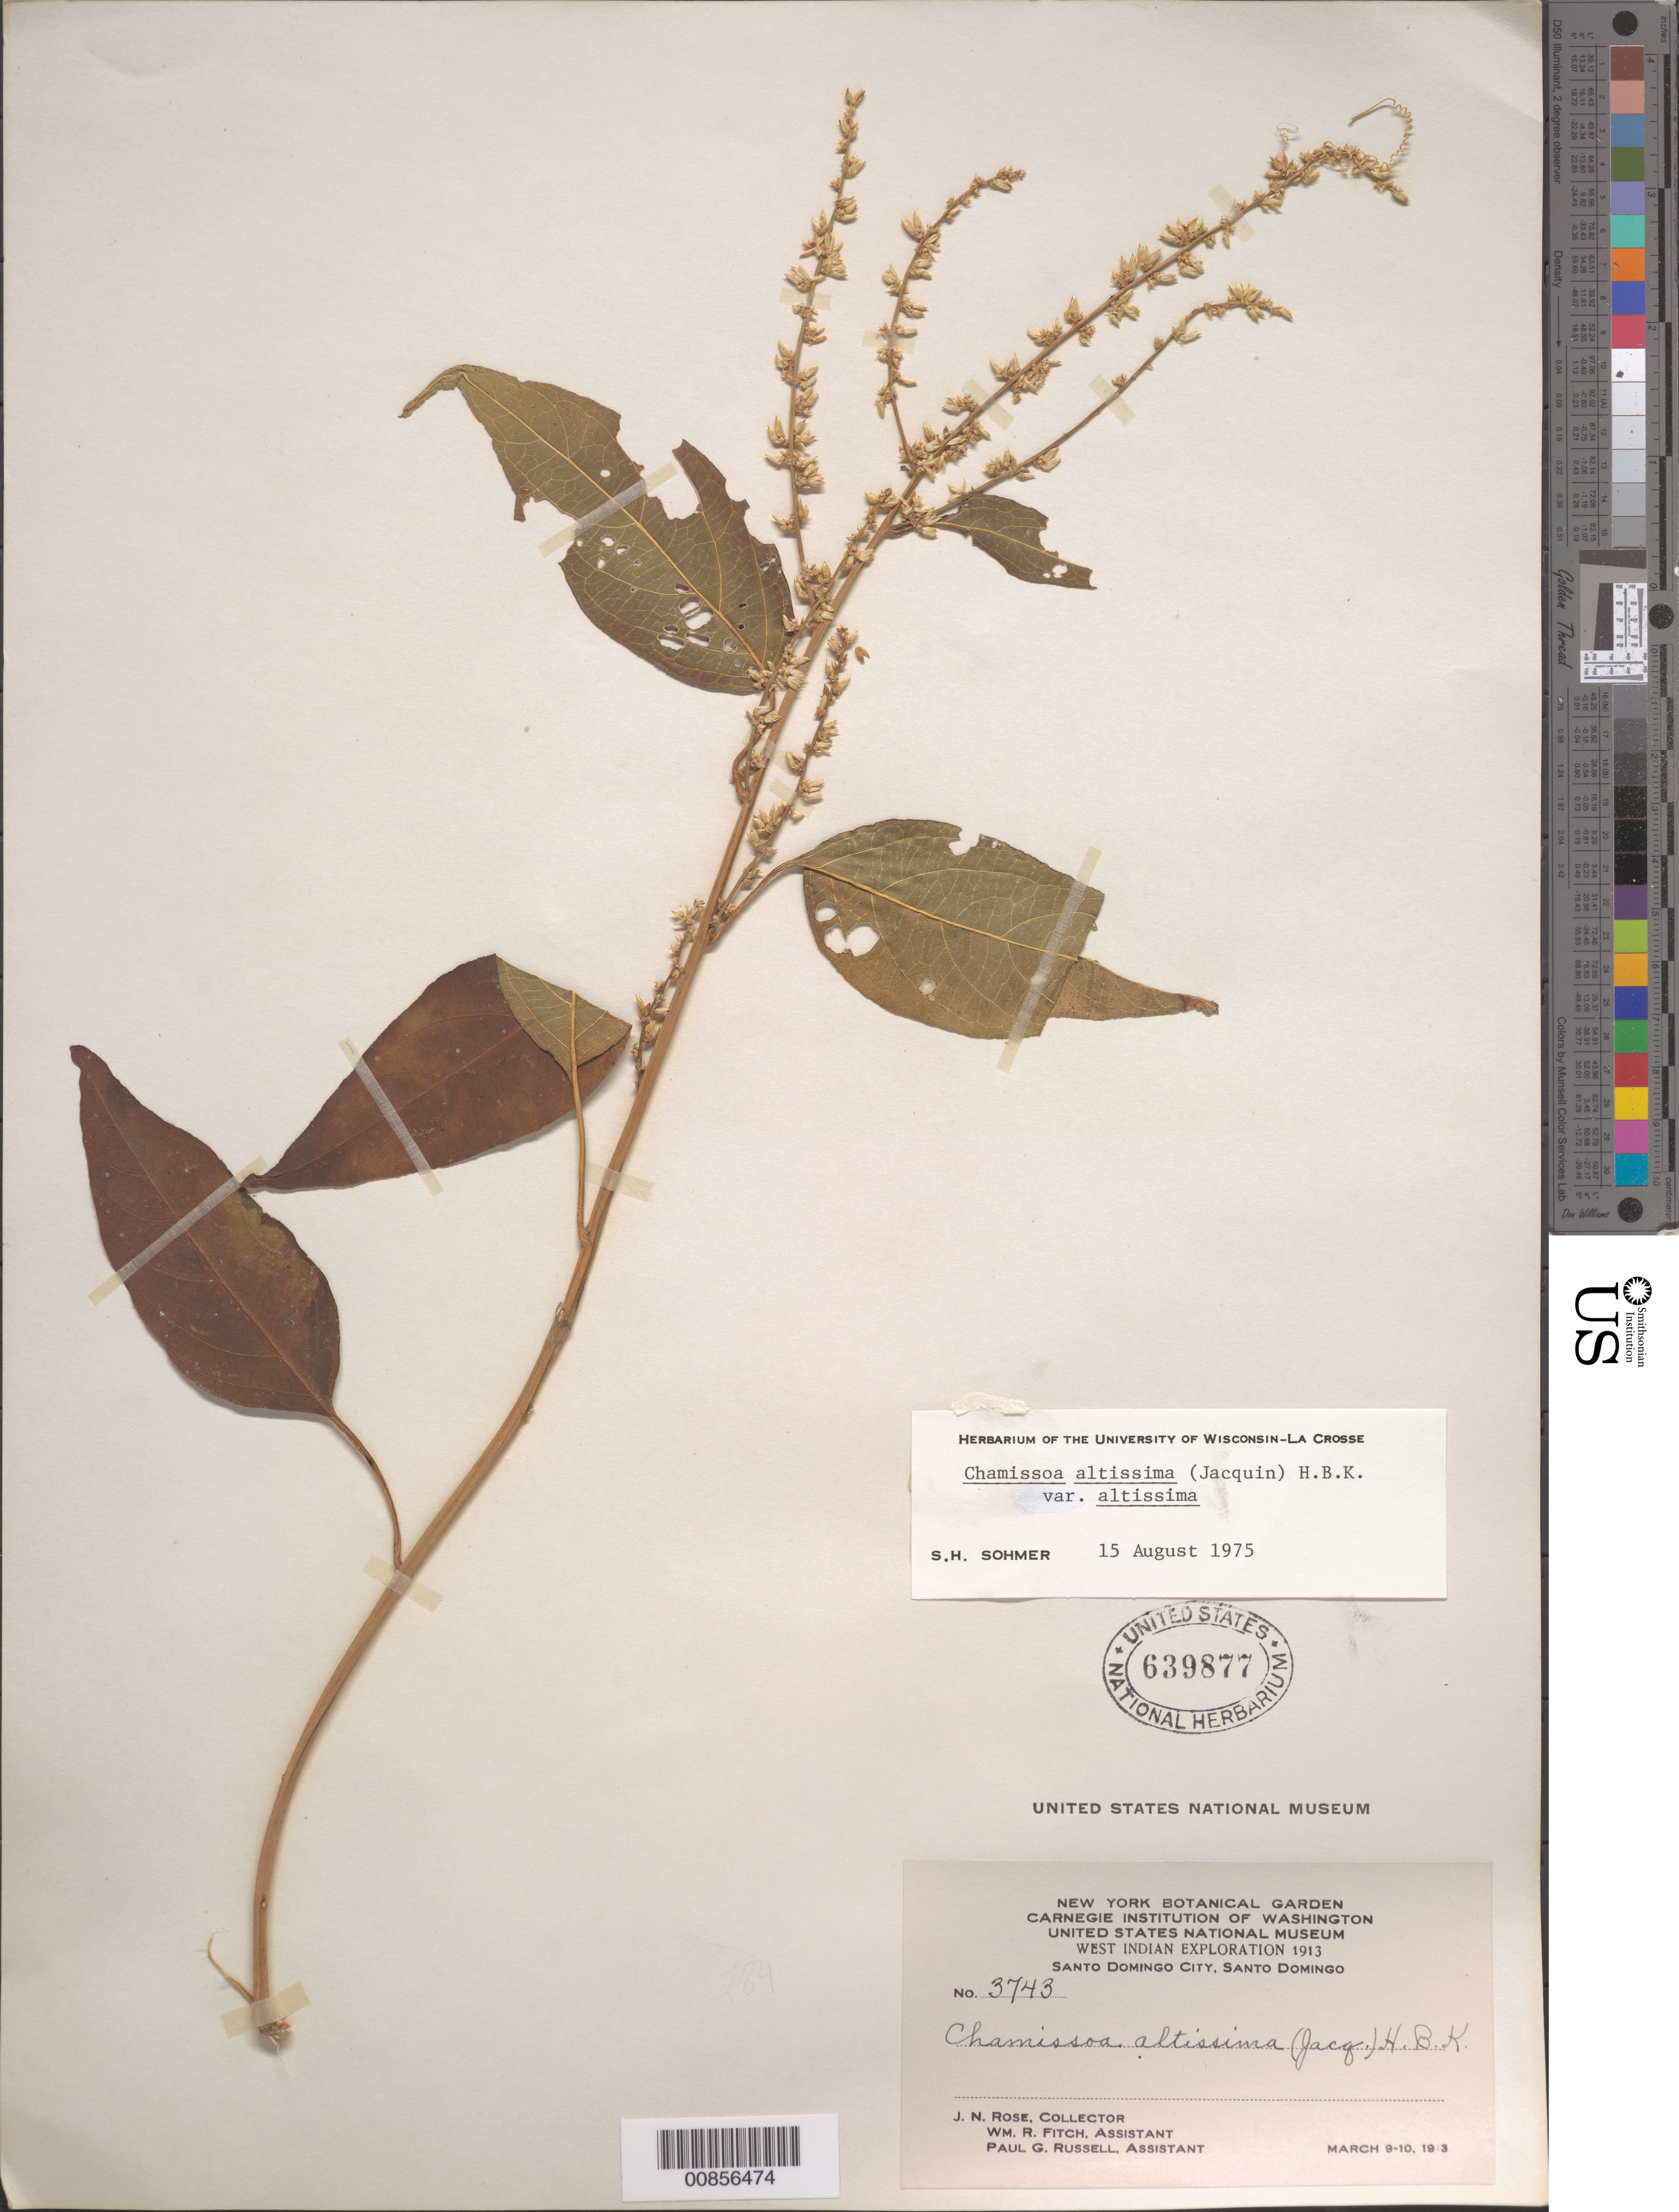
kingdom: Plantae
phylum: Tracheophyta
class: Magnoliopsida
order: Caryophyllales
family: Amaranthaceae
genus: Chamissoa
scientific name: Chamissoa altissima var. altissima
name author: (Jacq.) Kunth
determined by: Sohmer, S. H.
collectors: J. N. Rose, W. R. Fitch & P. G. Russell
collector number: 3743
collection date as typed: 09 Mar 1913 to 10 Mar 1913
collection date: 1913-03-09/1913-03-10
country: Dominican Republic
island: Hispaniola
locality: Santo Domingo City, Santo Domingo.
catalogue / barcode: US 639877